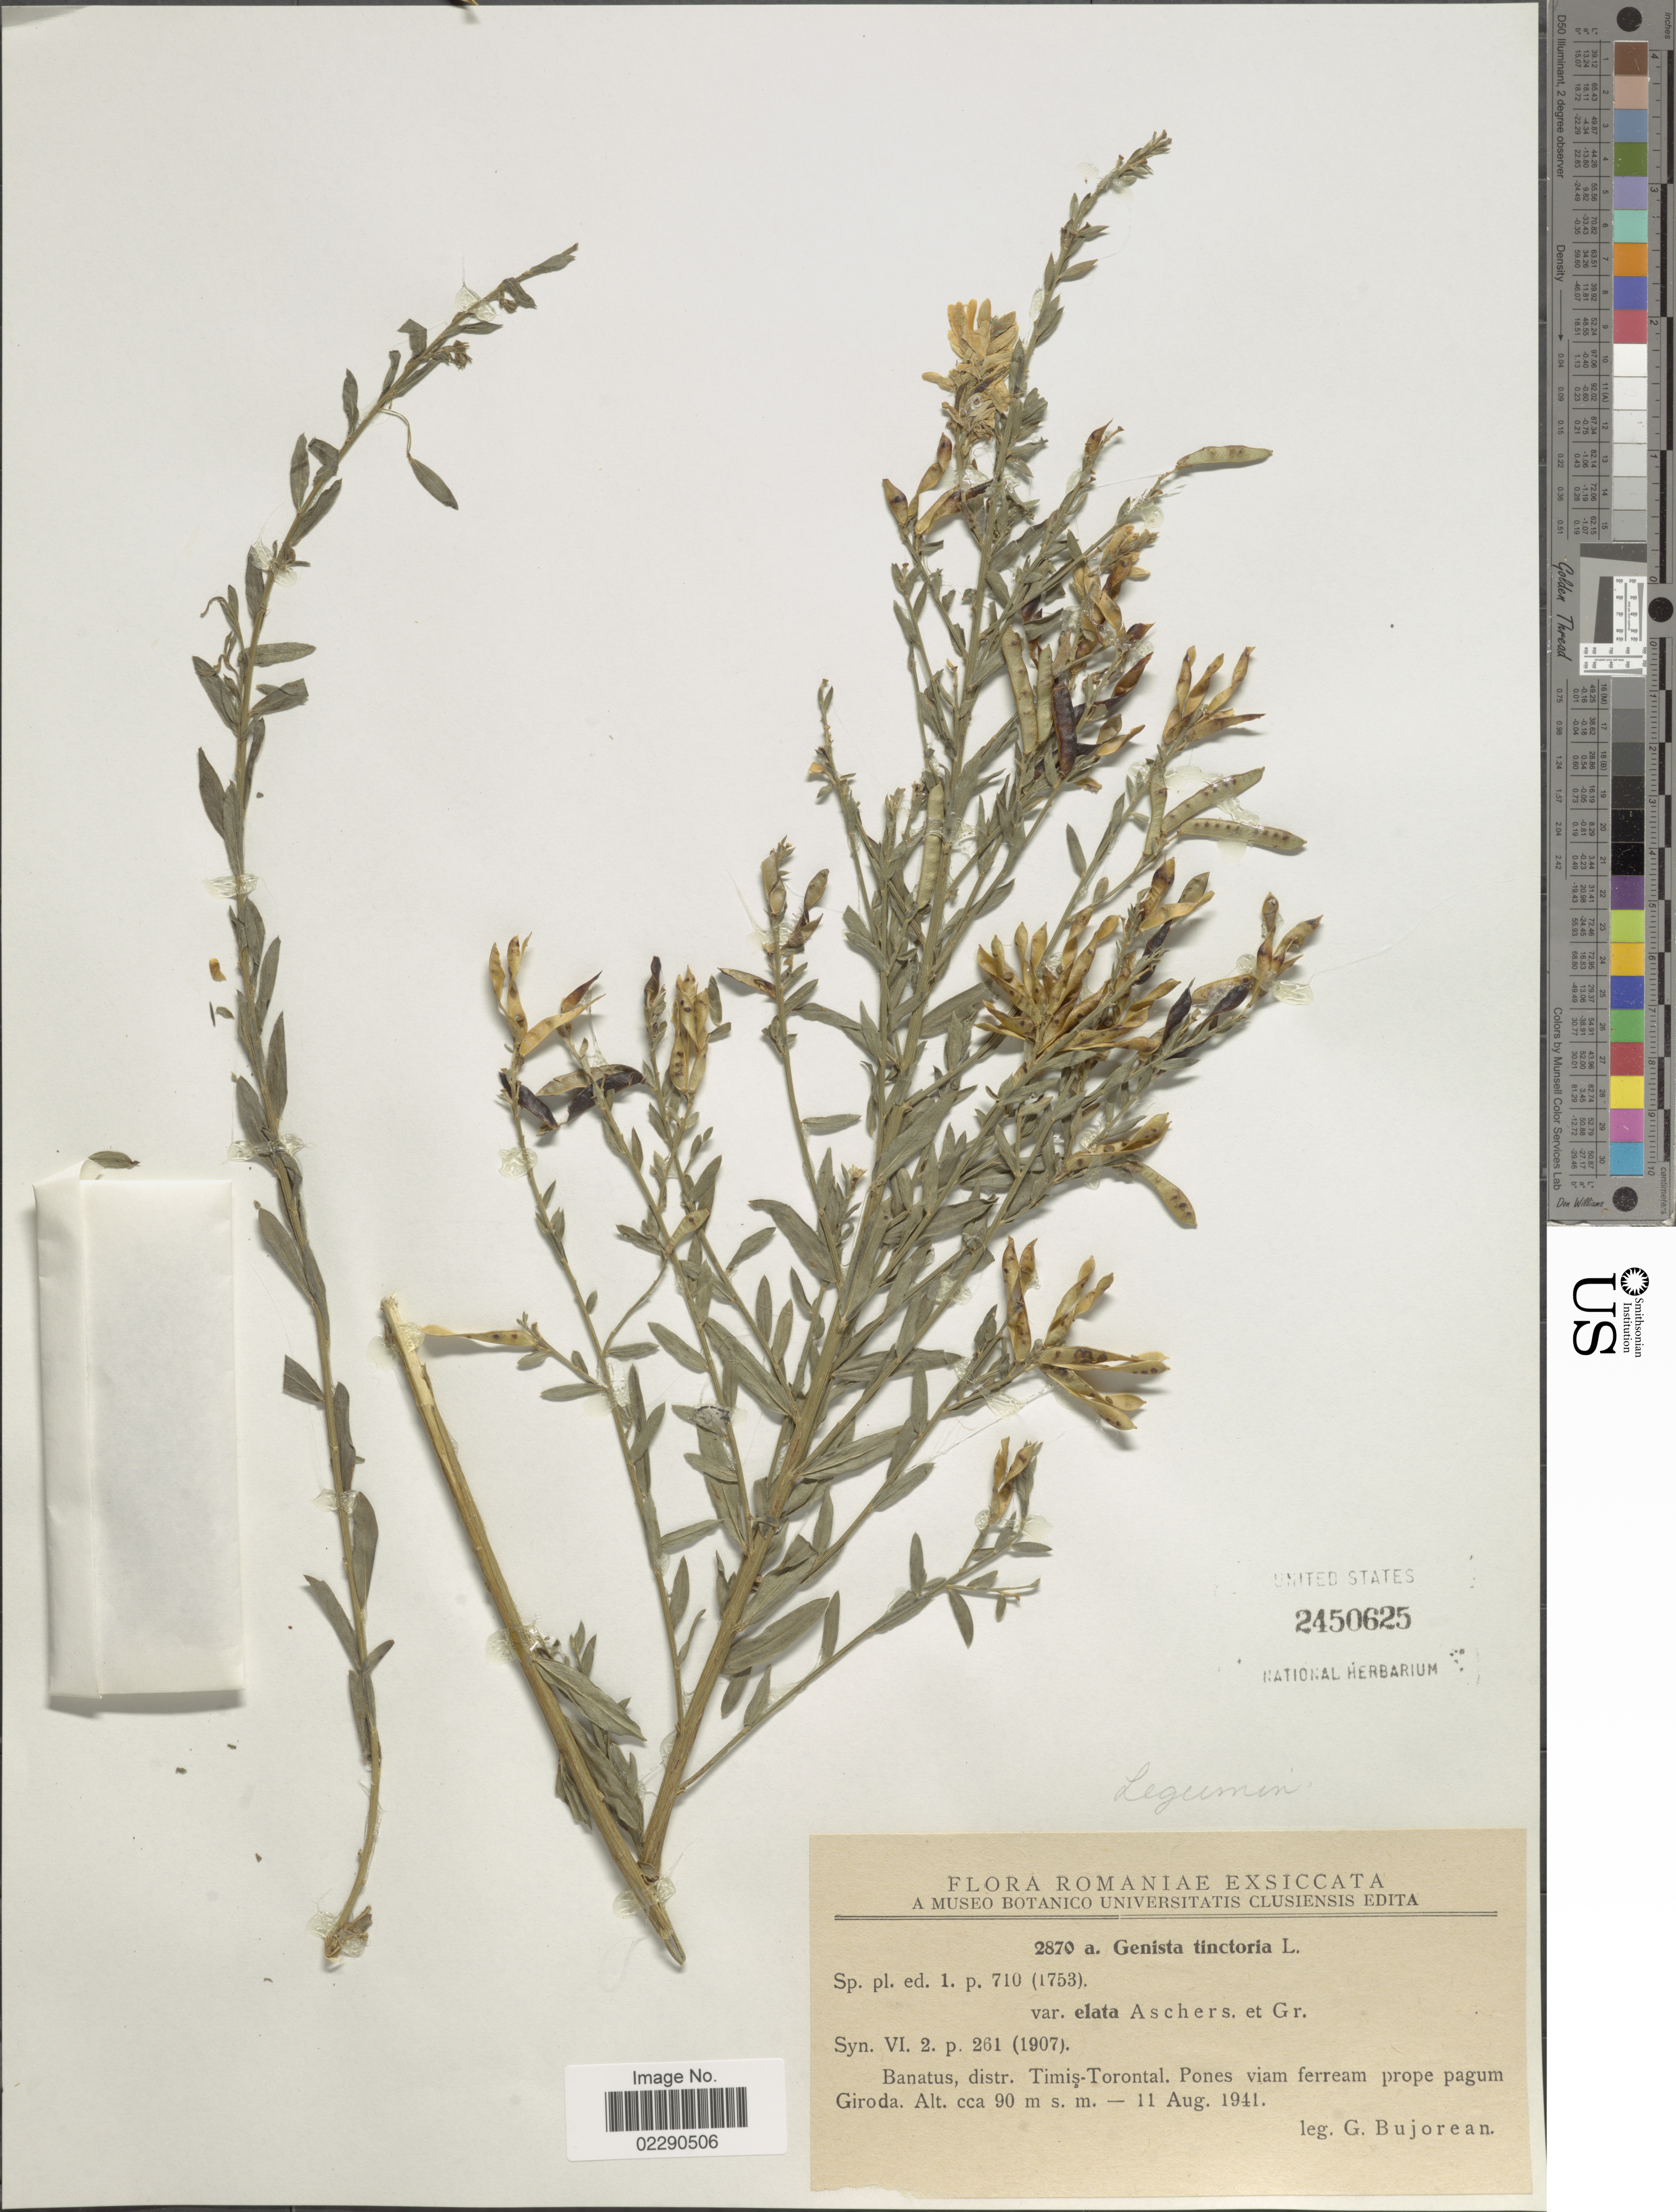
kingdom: Plantae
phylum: Tracheophyta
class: Magnoliopsida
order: Fabales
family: Fabaceae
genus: Genista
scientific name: Genista tinctoria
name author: L.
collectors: G. Bujorean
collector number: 2870a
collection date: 1941-08-11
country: Romania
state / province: Timis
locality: Banatus, distr. Timis-Torontal, prope pagum Giroda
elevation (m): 90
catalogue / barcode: US 2450625